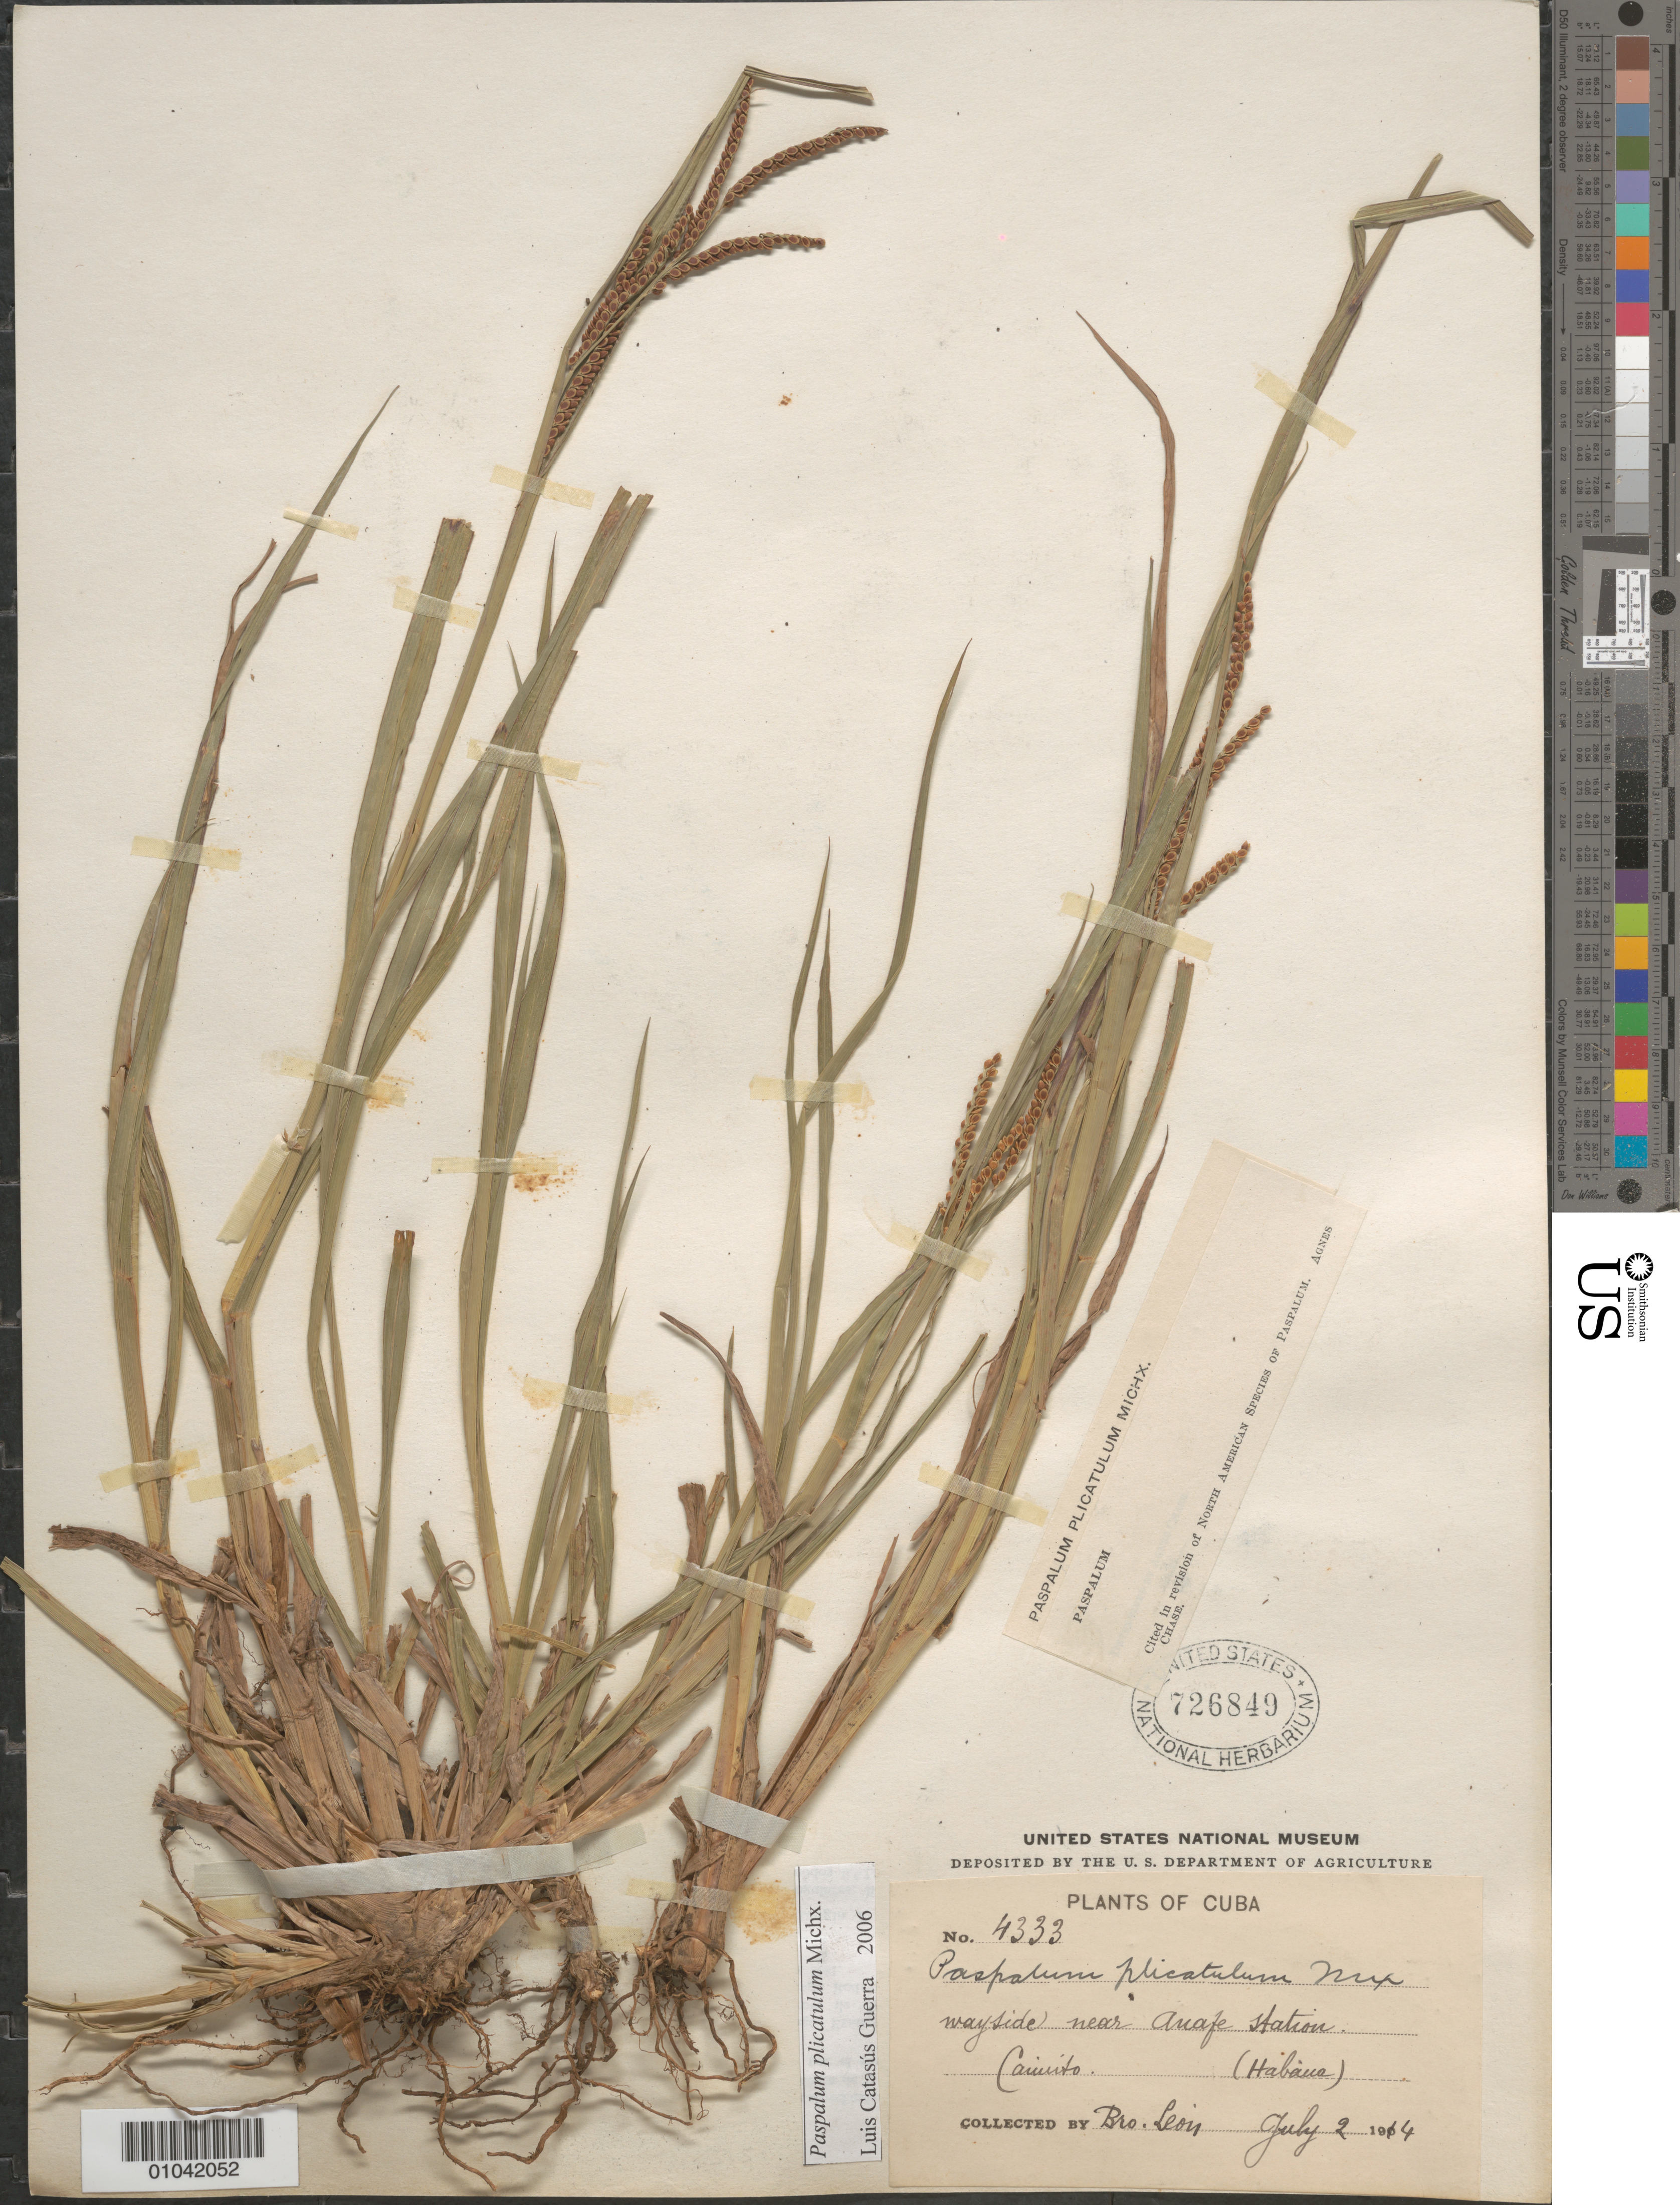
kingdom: Plantae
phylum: Tracheophyta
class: Liliopsida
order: Poales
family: Poaceae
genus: Paspalum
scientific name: Paspalum plicatulum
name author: Michx.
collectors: Bro. León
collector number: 4333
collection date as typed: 02 Jul 1904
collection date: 1904-07-02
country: Cuba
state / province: La Habana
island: Cuba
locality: Near Anafe Station, Caimito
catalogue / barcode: US 726849